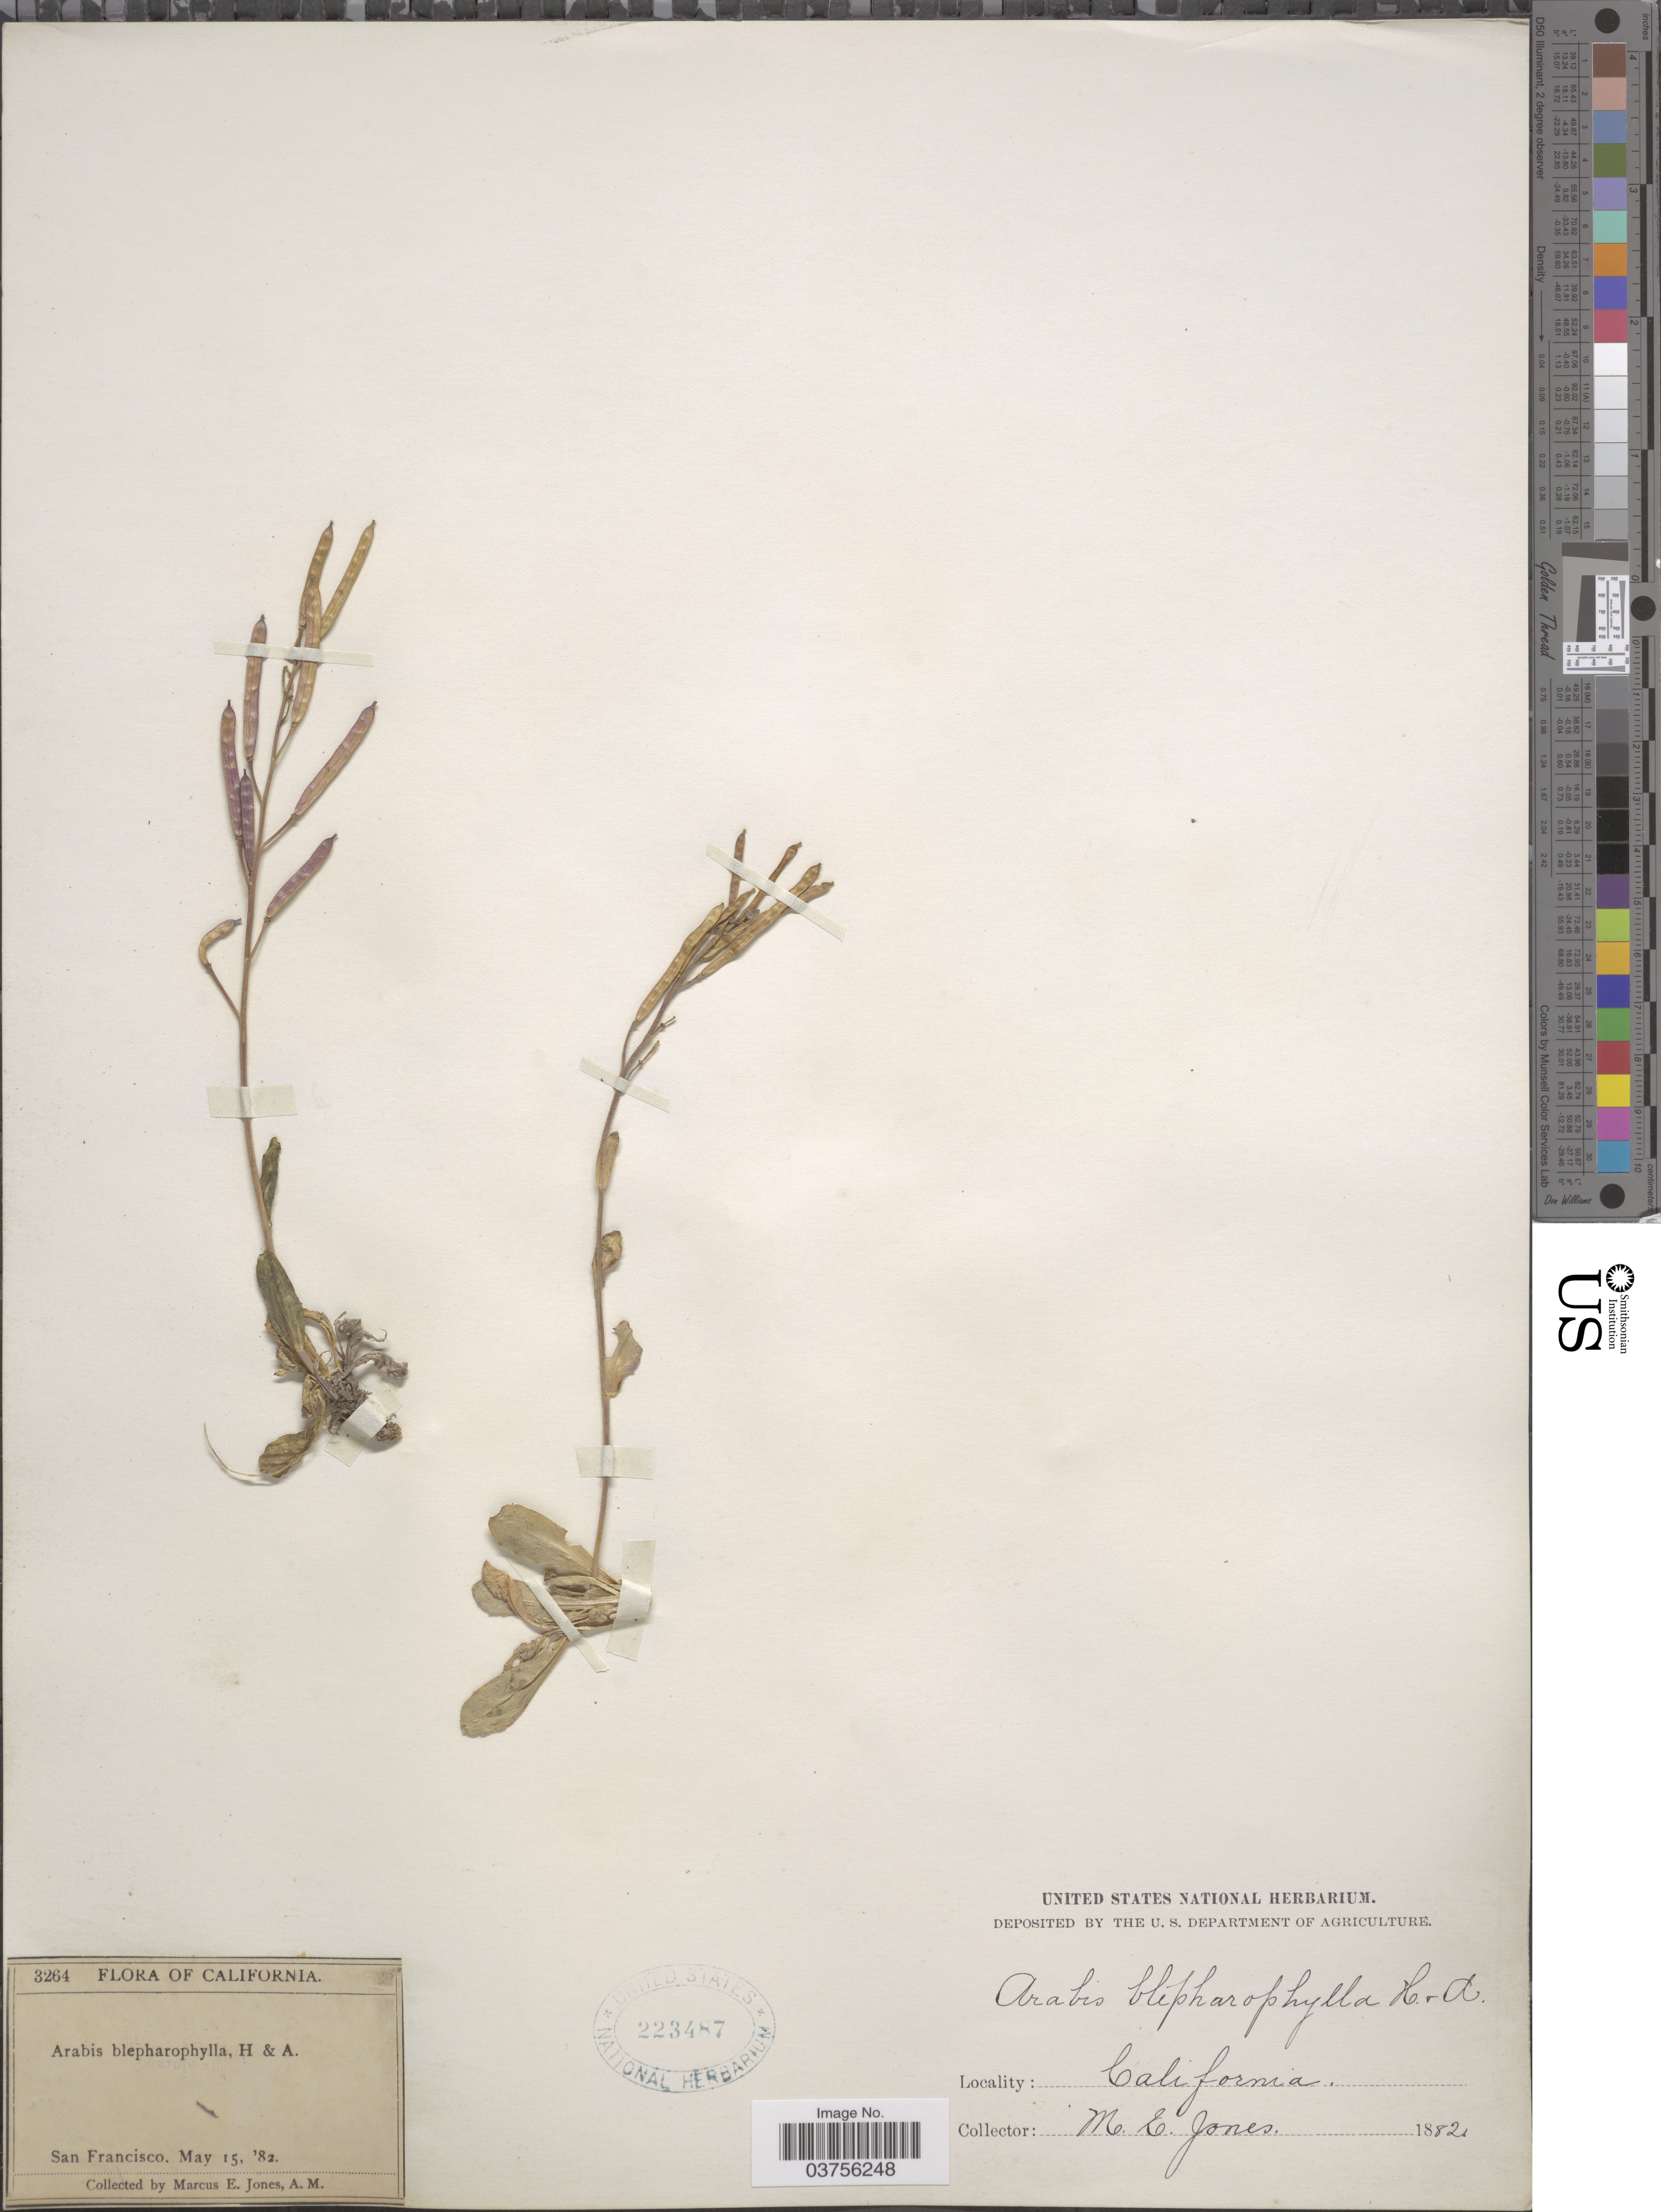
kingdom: Plantae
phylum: Tracheophyta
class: Magnoliopsida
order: Brassicales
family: Brassicaceae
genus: Arabis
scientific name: Arabis blepharophylla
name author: Hook. & Arn.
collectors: M. E. Jones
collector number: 3264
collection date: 1882-05-15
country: United States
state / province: California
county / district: San Francisco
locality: San Francisco.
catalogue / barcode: US 223487